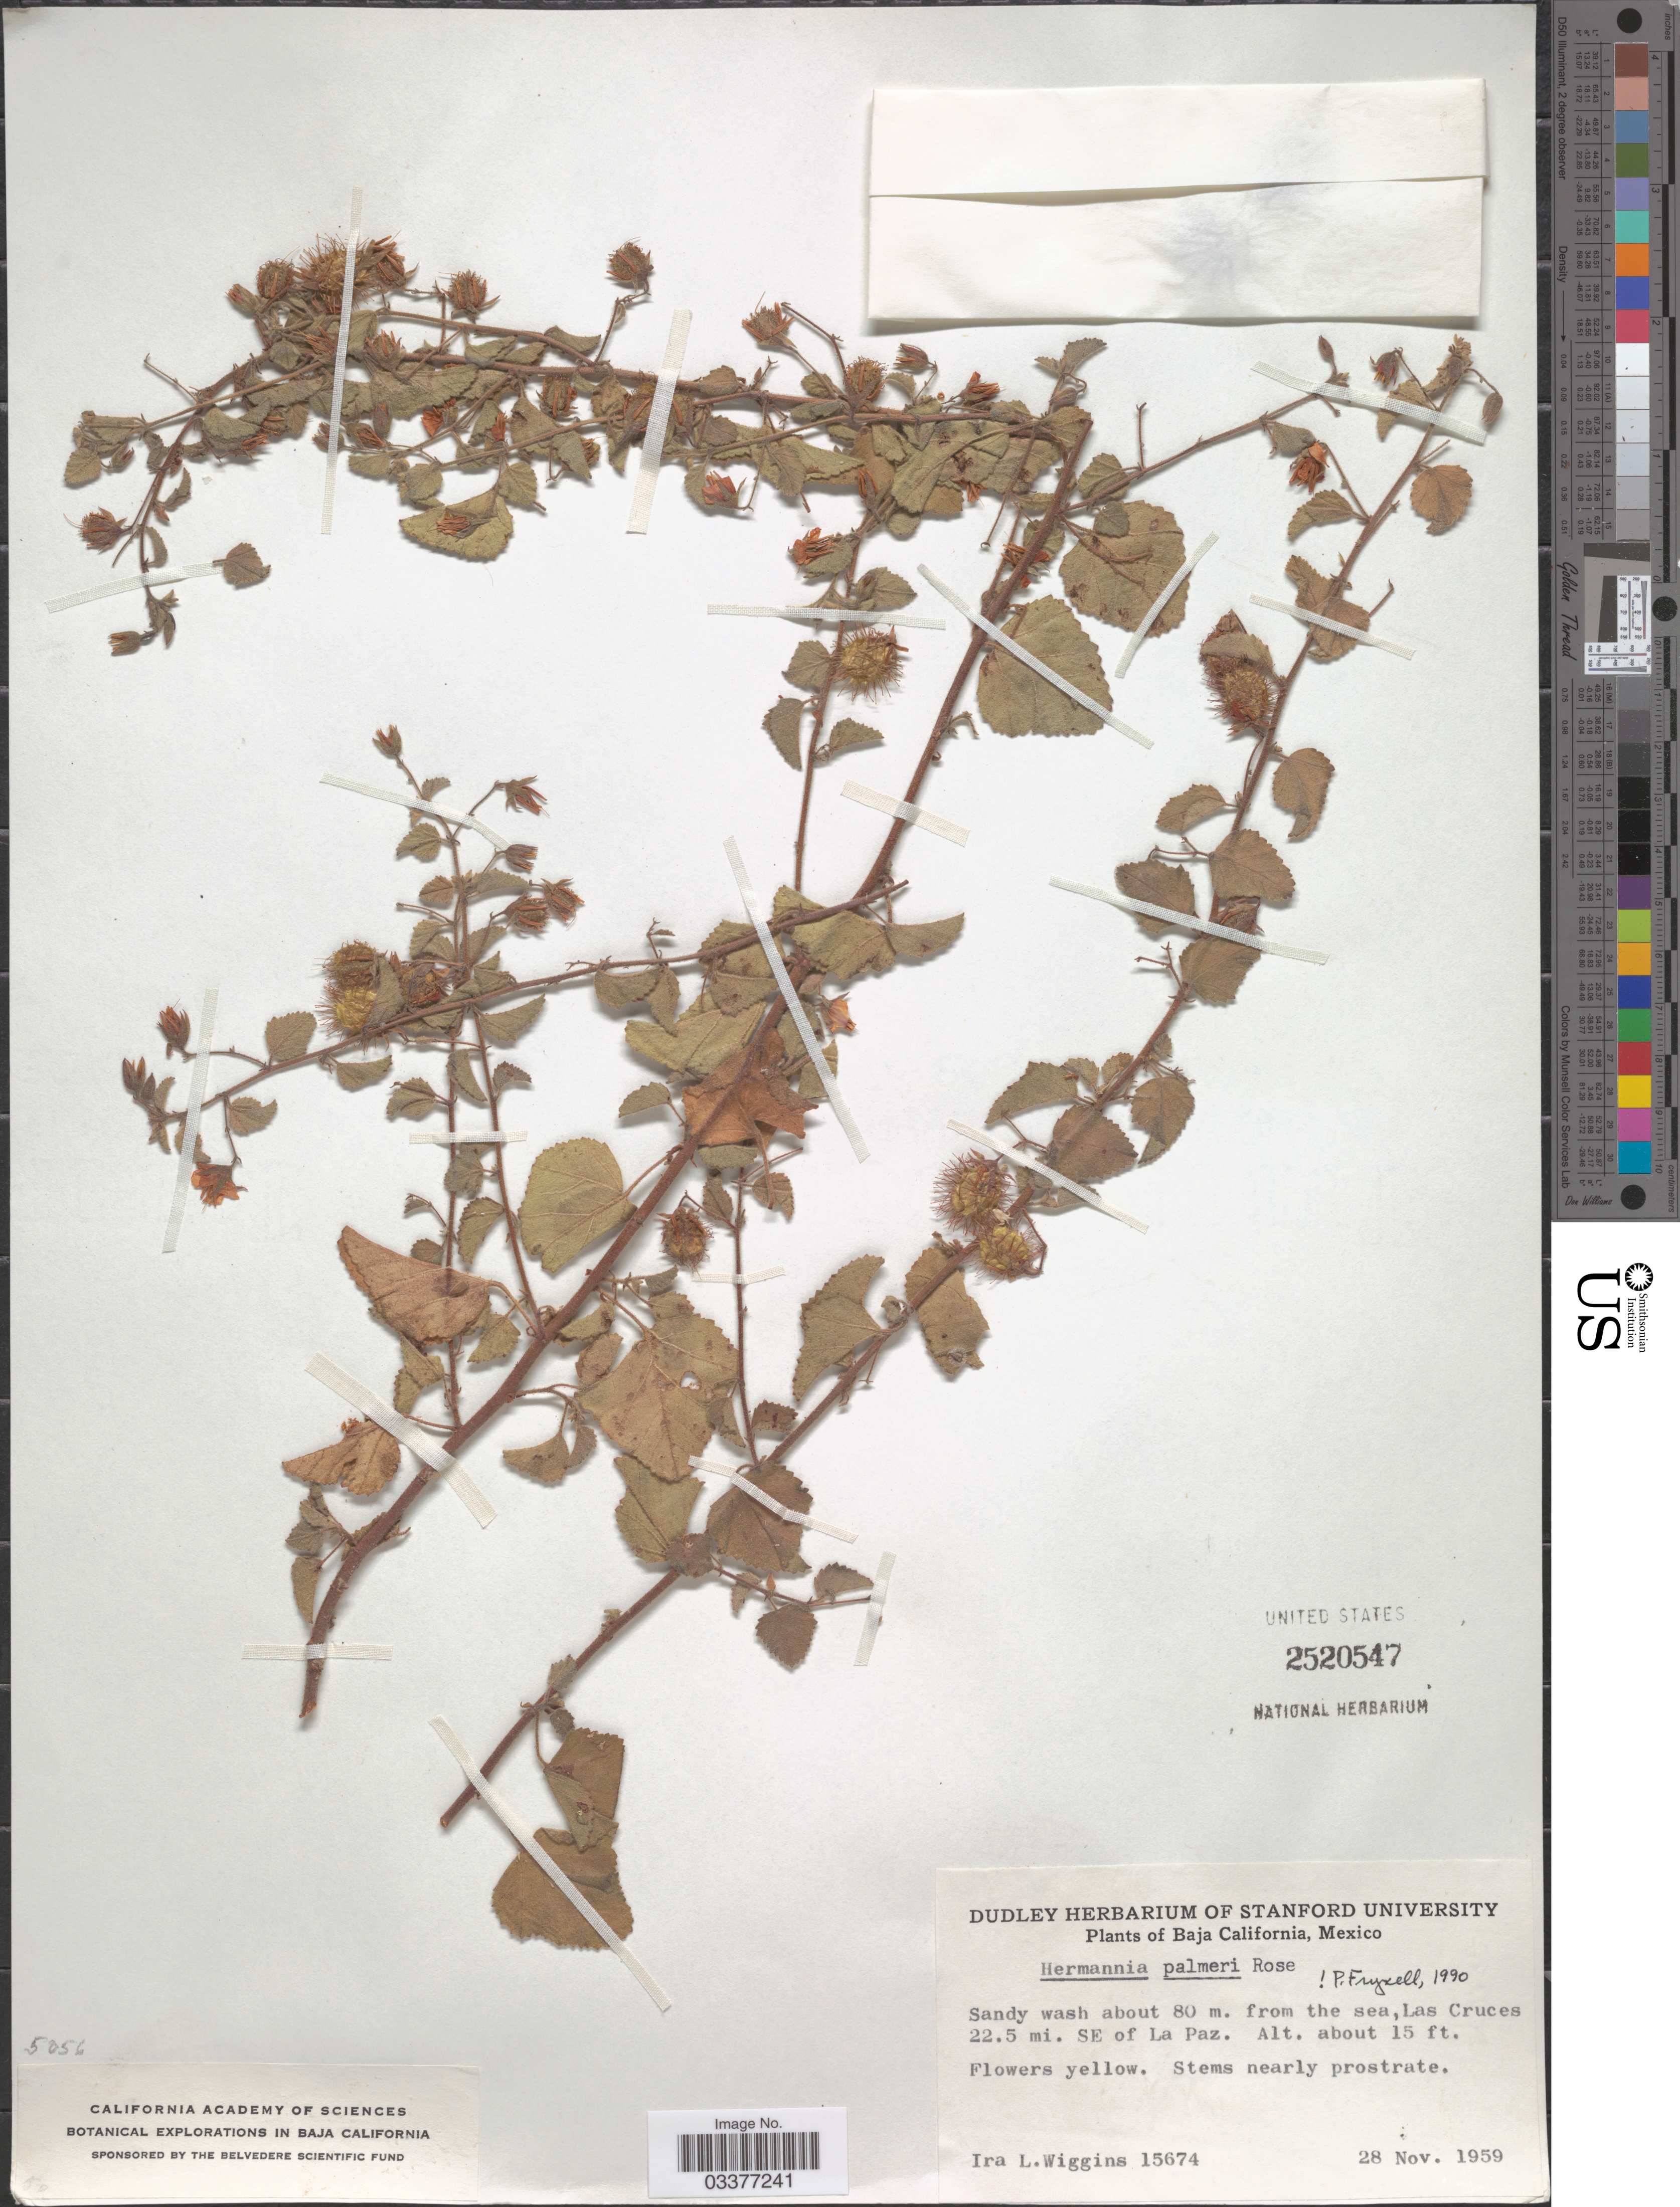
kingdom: Plantae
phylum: Tracheophyta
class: Magnoliopsida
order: Malvales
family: Malvaceae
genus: Hermannia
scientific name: Hermannia palmeri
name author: Rose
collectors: I. L. Wiggins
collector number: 15674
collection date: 1959-11-28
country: Mexico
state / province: Baja California Sur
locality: Sandy wash about 80 m. from the sea, Las Cruces 22.5 mi. SE of La Paz.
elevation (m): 5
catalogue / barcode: US 2520547